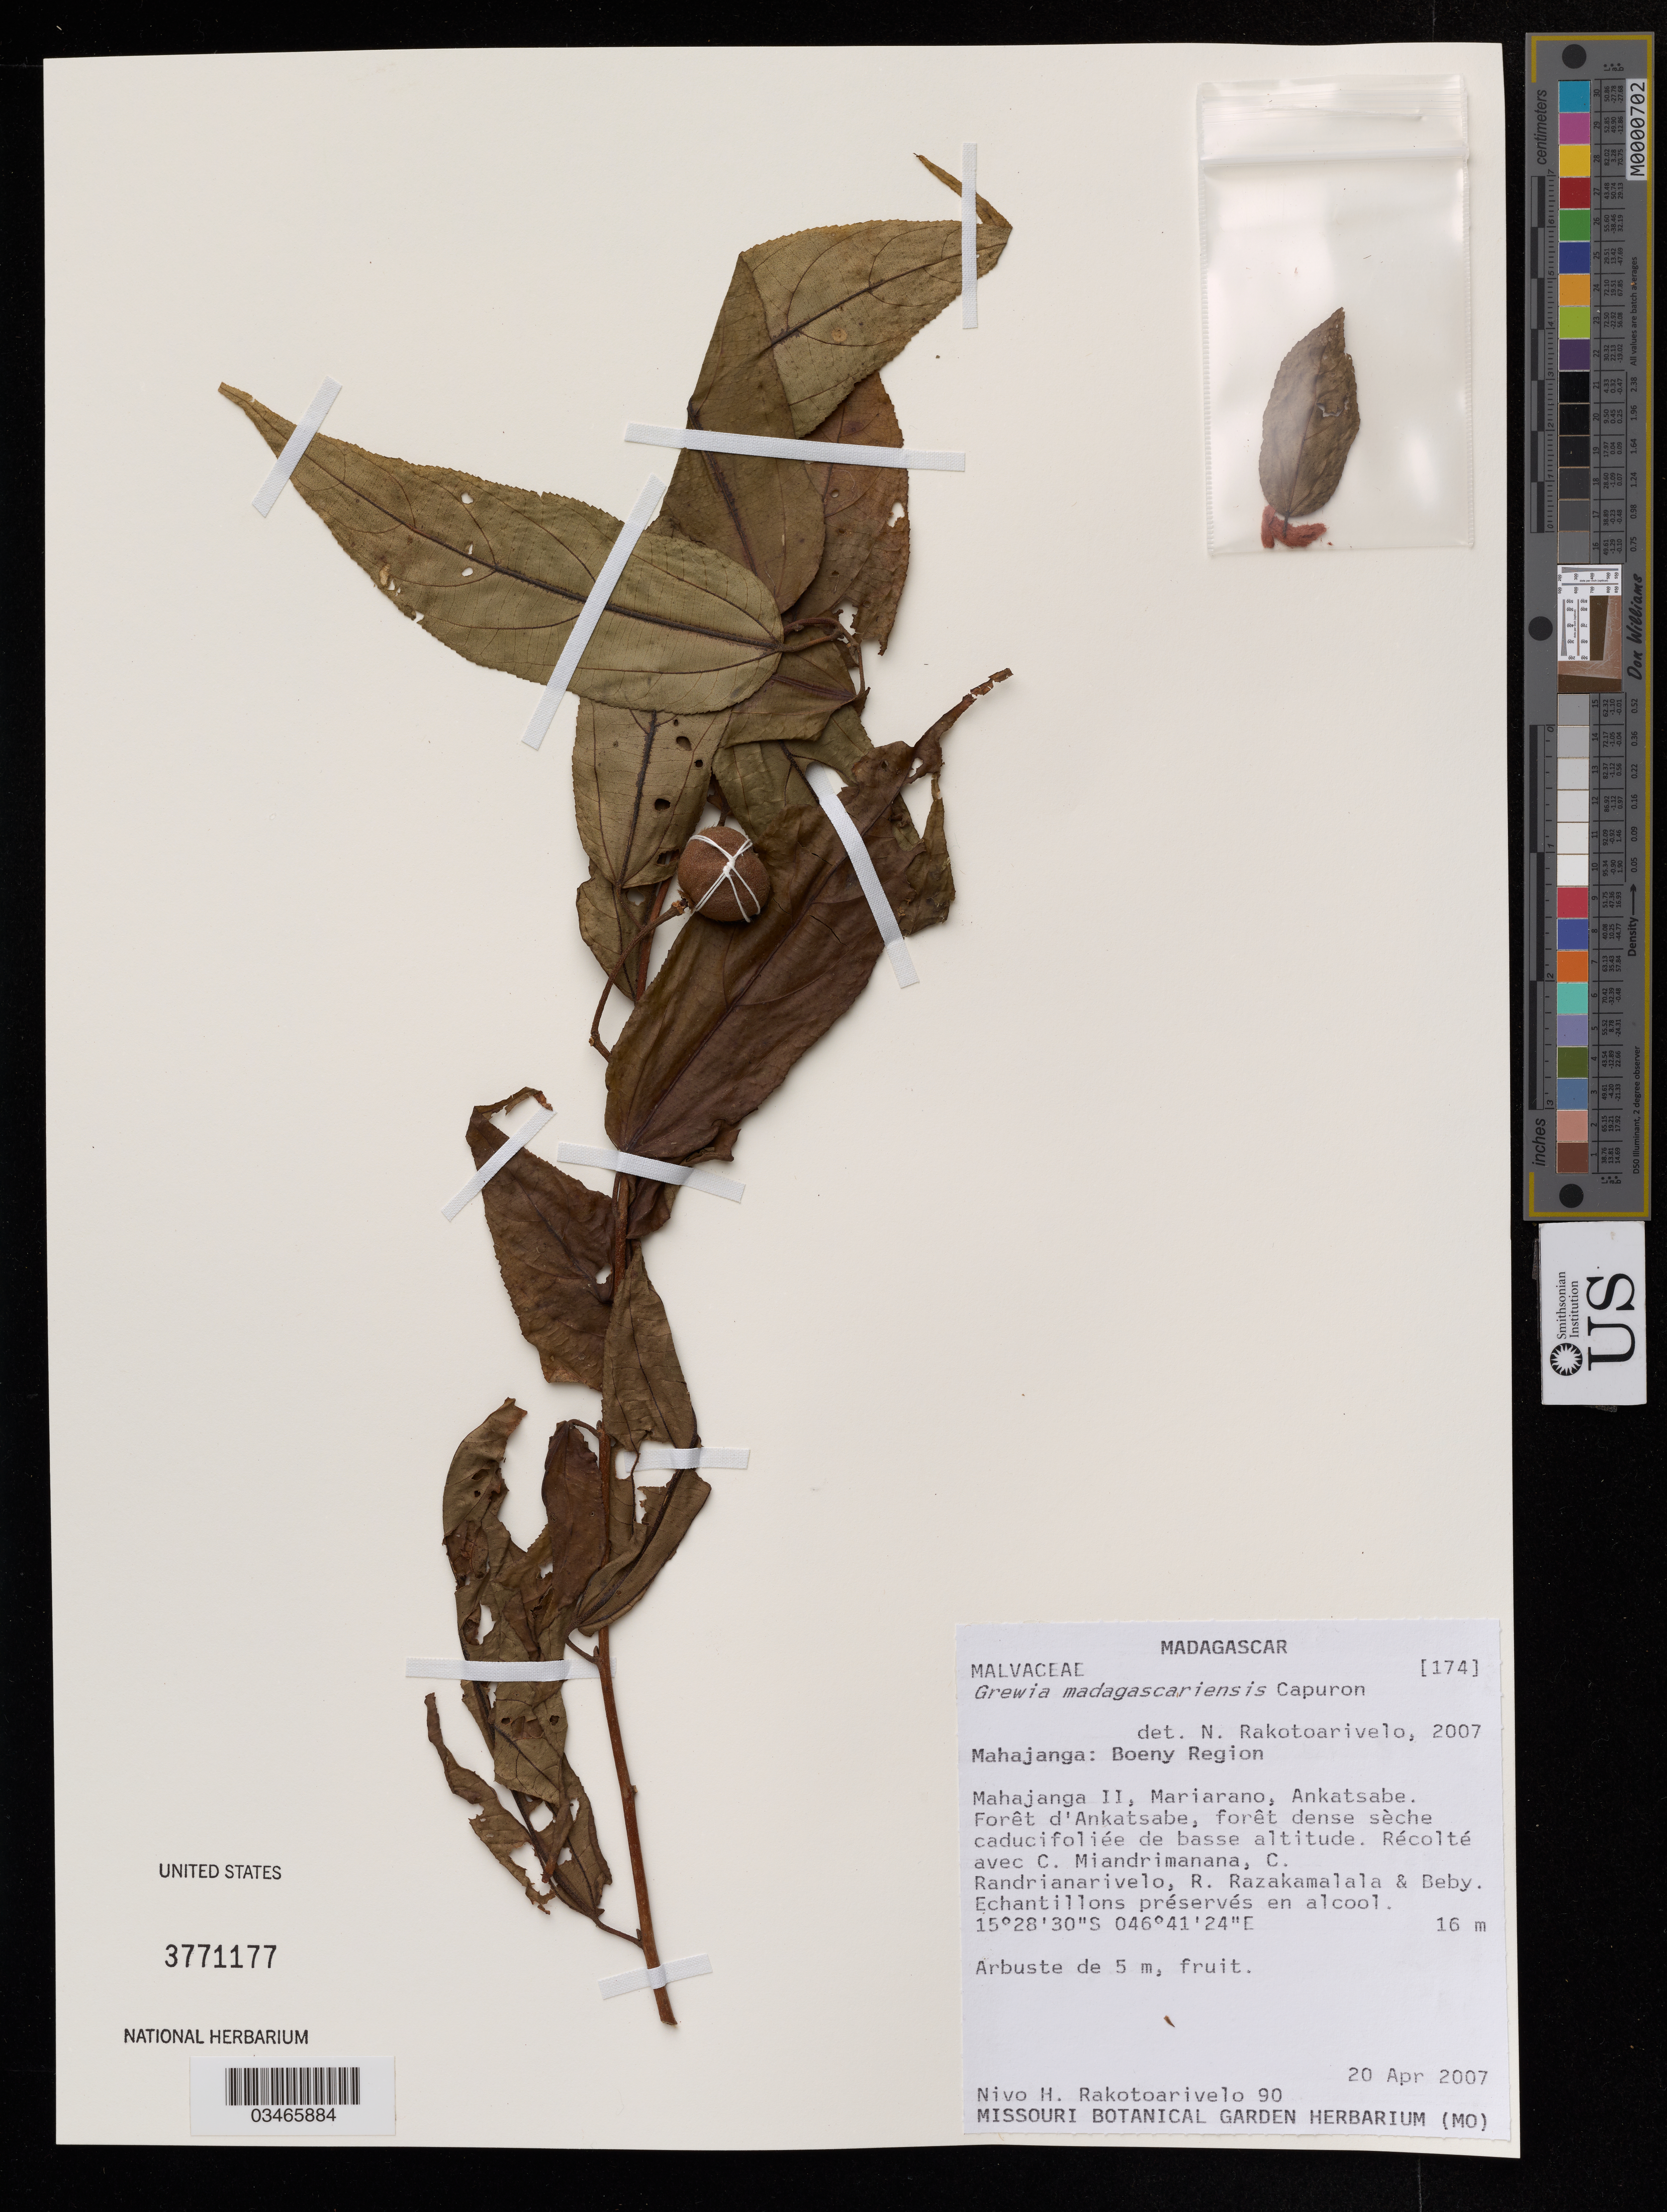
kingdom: Plantae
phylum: Tracheophyta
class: Magnoliopsida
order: Malvales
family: Malvaceae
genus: Grewia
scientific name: Grewia madagascariensis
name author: Capuron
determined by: Rakotoarivelo, N.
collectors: N. Rakotoarivelo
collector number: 90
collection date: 2007-04-20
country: Madagascar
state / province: Boeny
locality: Mahajanga II, Mariarano, Ankatsabe. Foret d'Ankatsabe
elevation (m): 16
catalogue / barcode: US 3771177